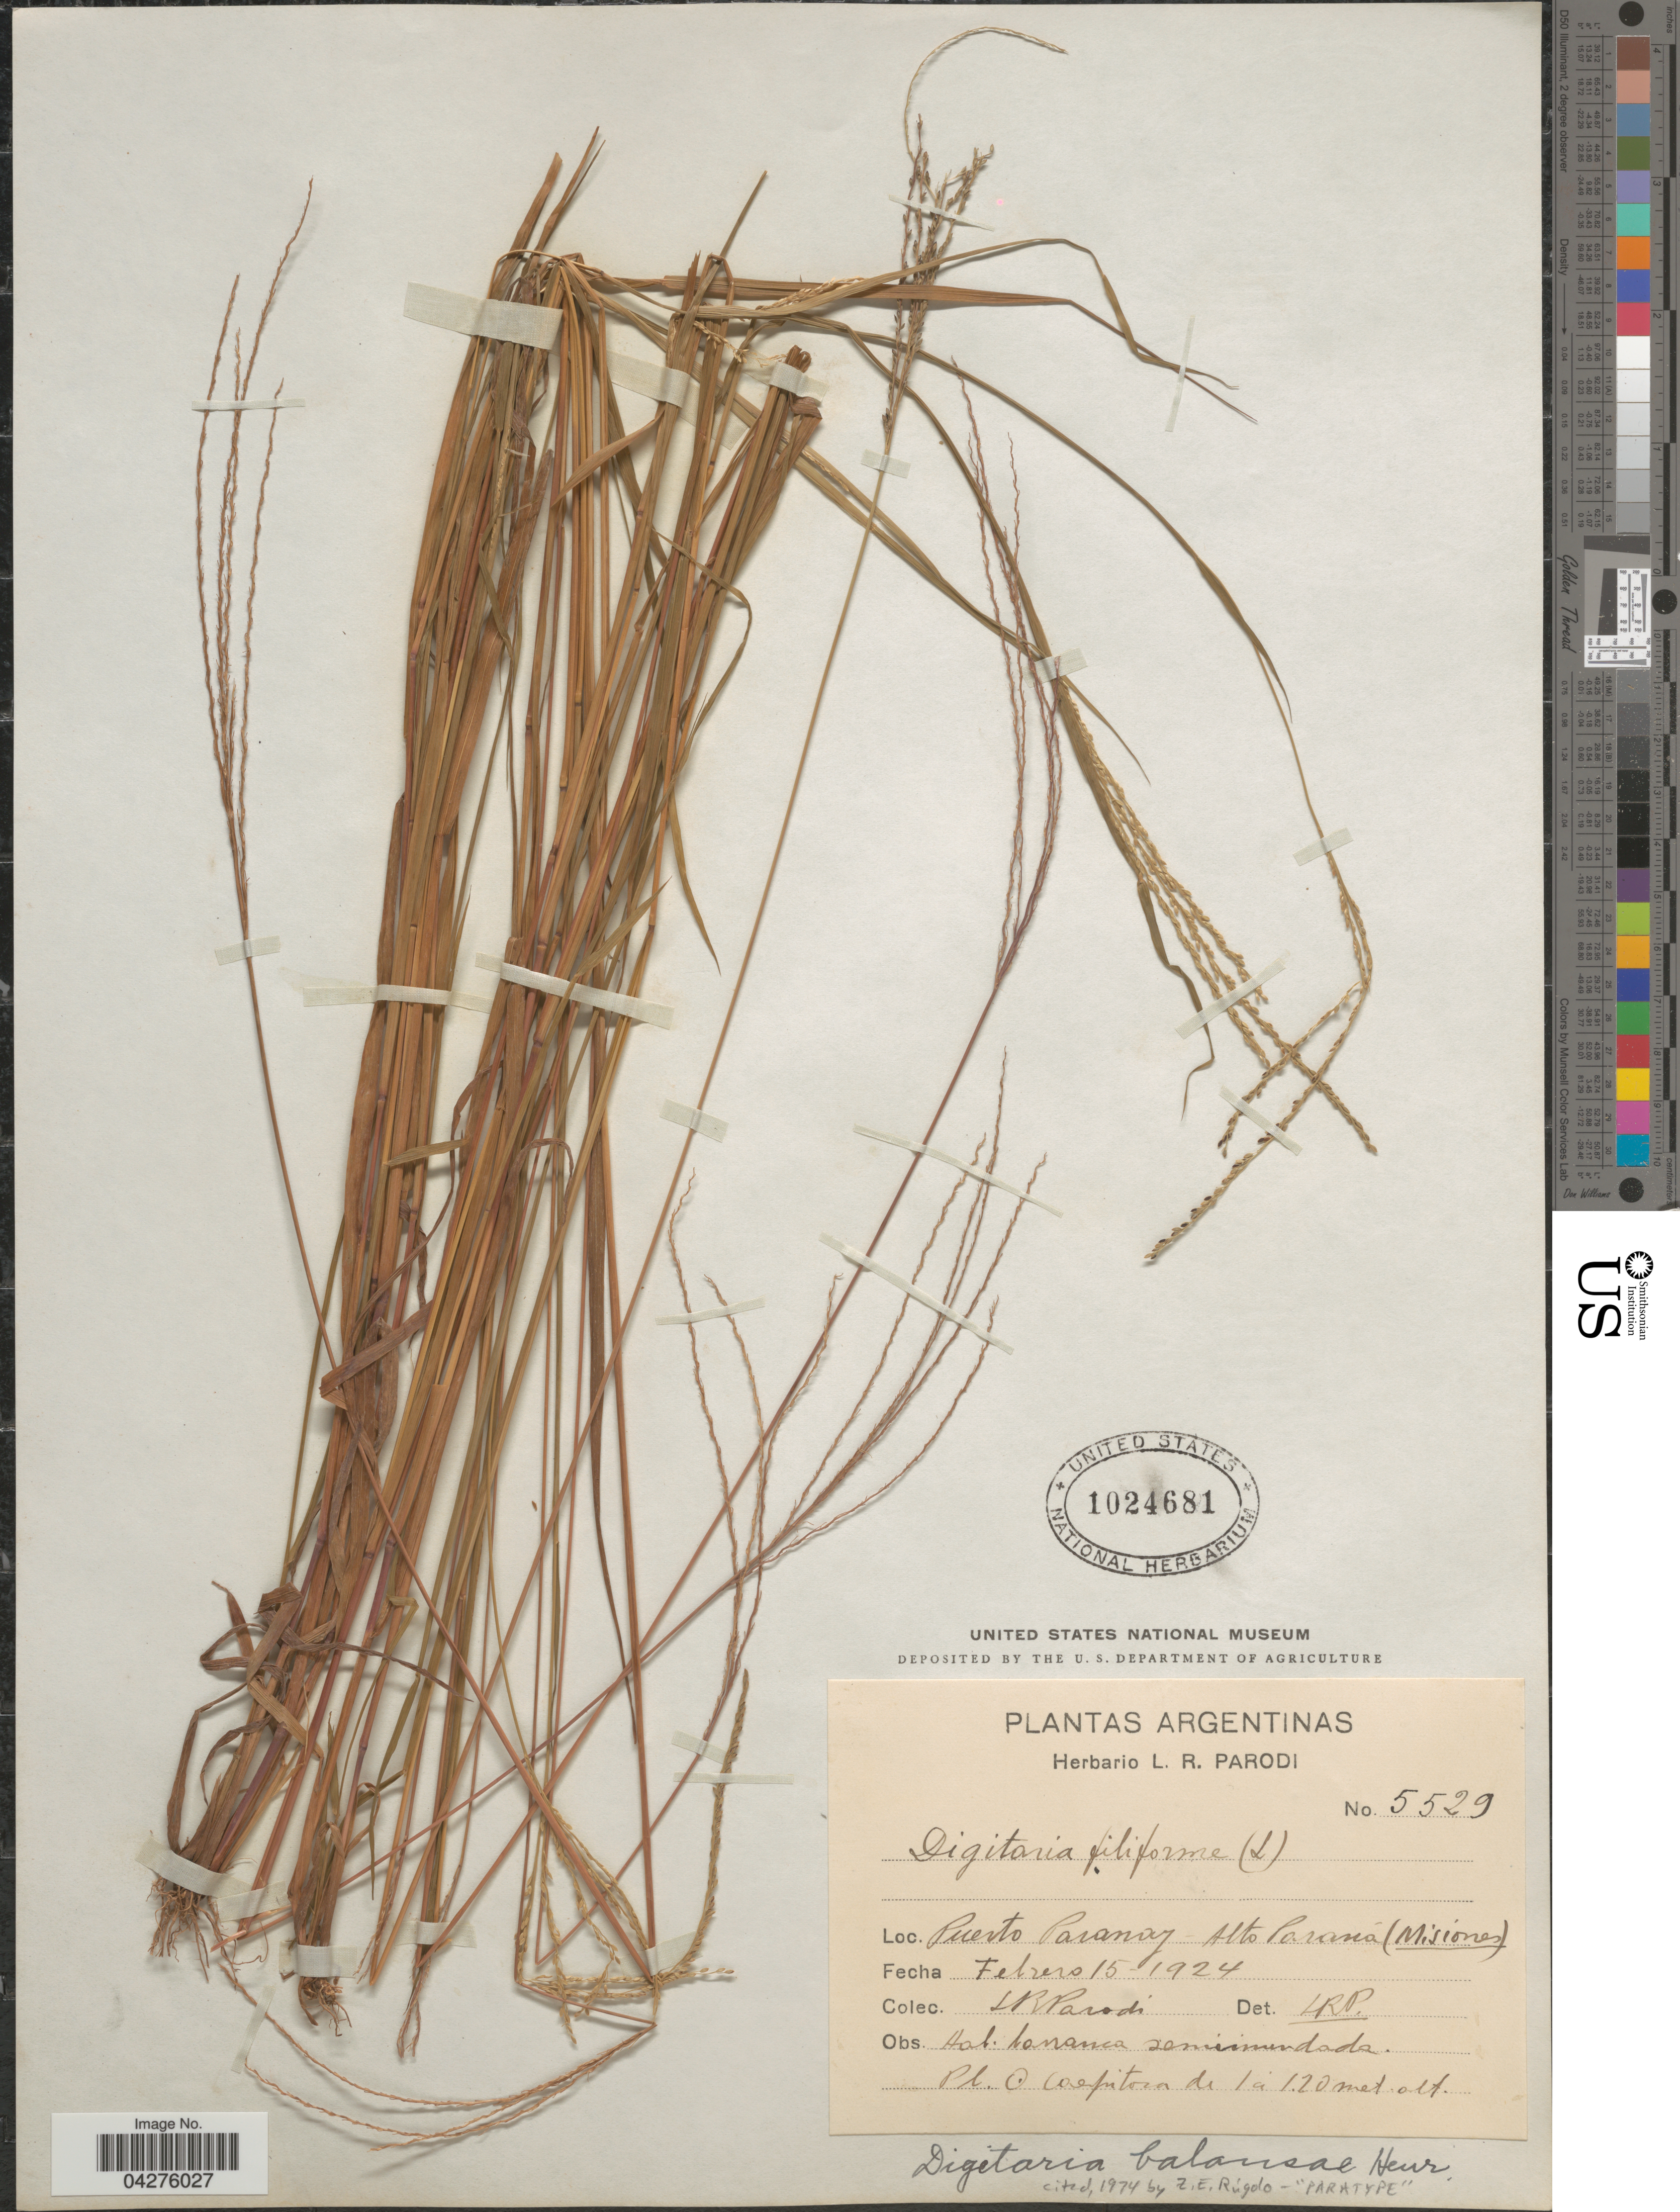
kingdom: Plantae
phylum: Tracheophyta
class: Liliopsida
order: Poales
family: Poaceae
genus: Digitaria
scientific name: Digitaria balansae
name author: Henr.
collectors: L. R. Parodi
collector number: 5529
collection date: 1924-02-15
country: Argentina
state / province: Misiones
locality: Puerto Paranay Alto Paraná.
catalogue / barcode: US 1024681